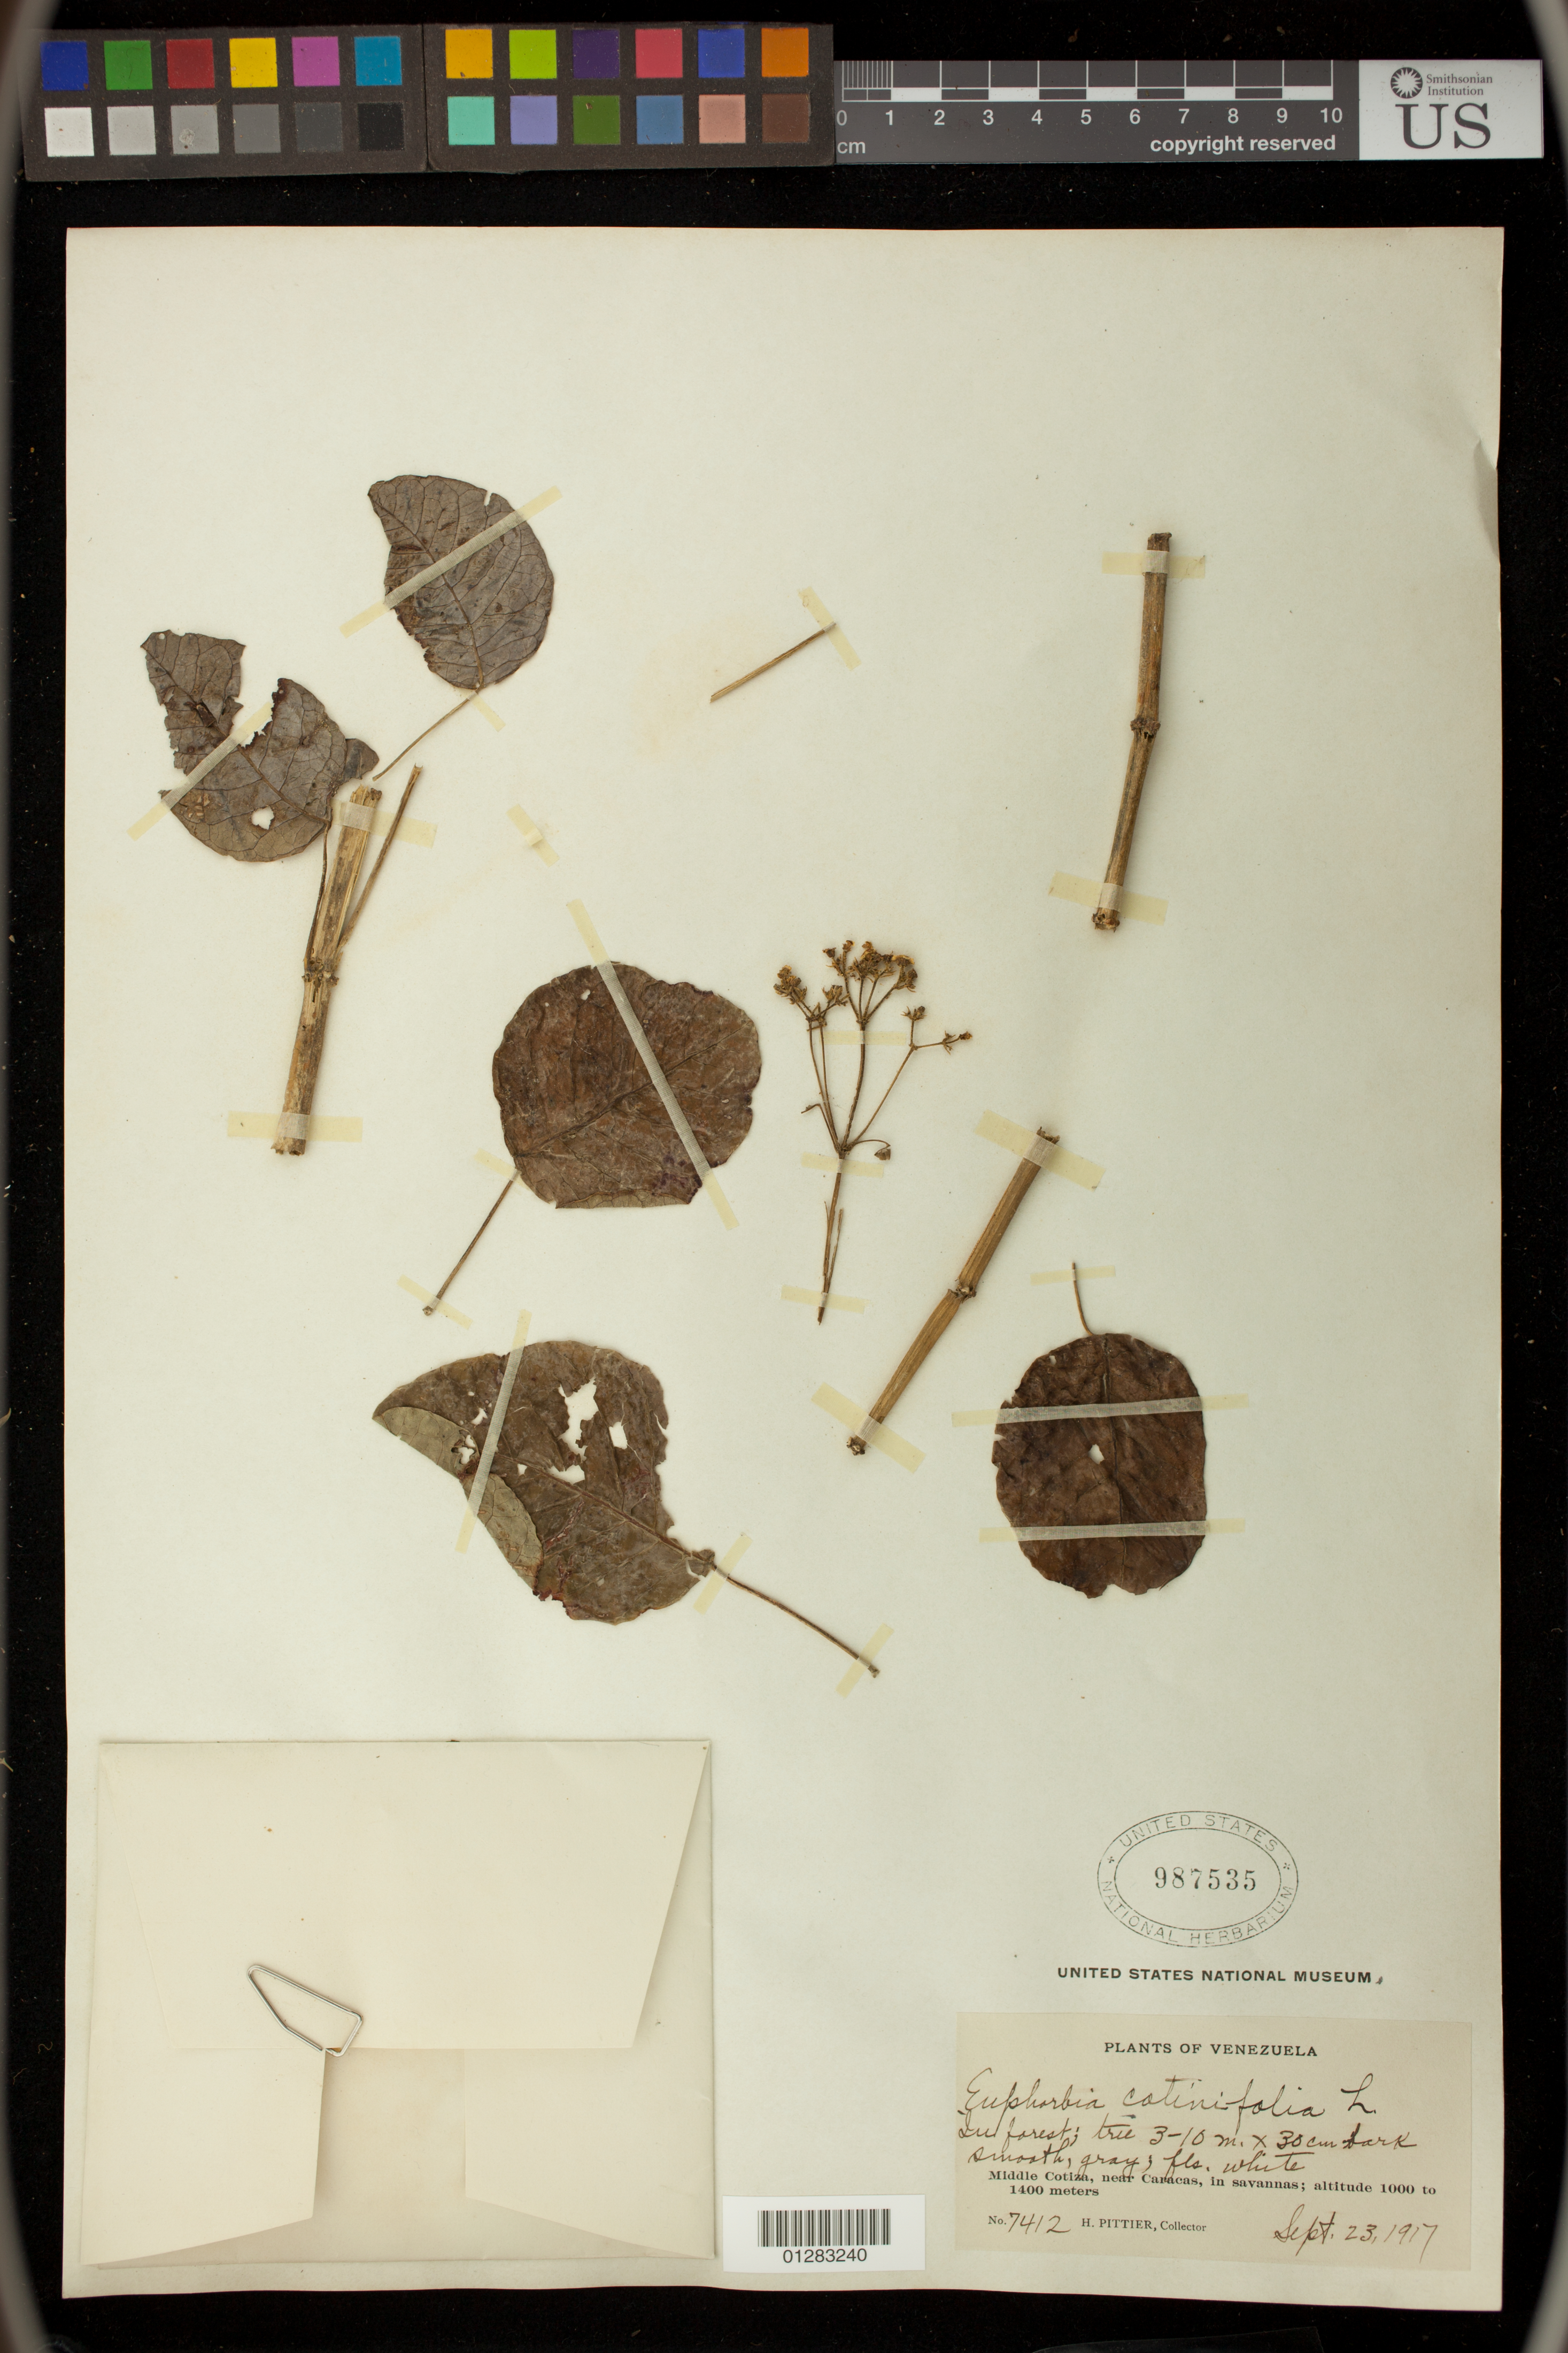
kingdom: Plantae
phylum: Tracheophyta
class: Magnoliopsida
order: Malpighiales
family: Euphorbiaceae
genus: Euphorbia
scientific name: Euphorbia cotinifolia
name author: L.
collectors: H. F. Pittier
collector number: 7412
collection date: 1917-09-23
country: Venezuela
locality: Middle Cotiza, near Caracas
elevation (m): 1000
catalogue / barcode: US 987535